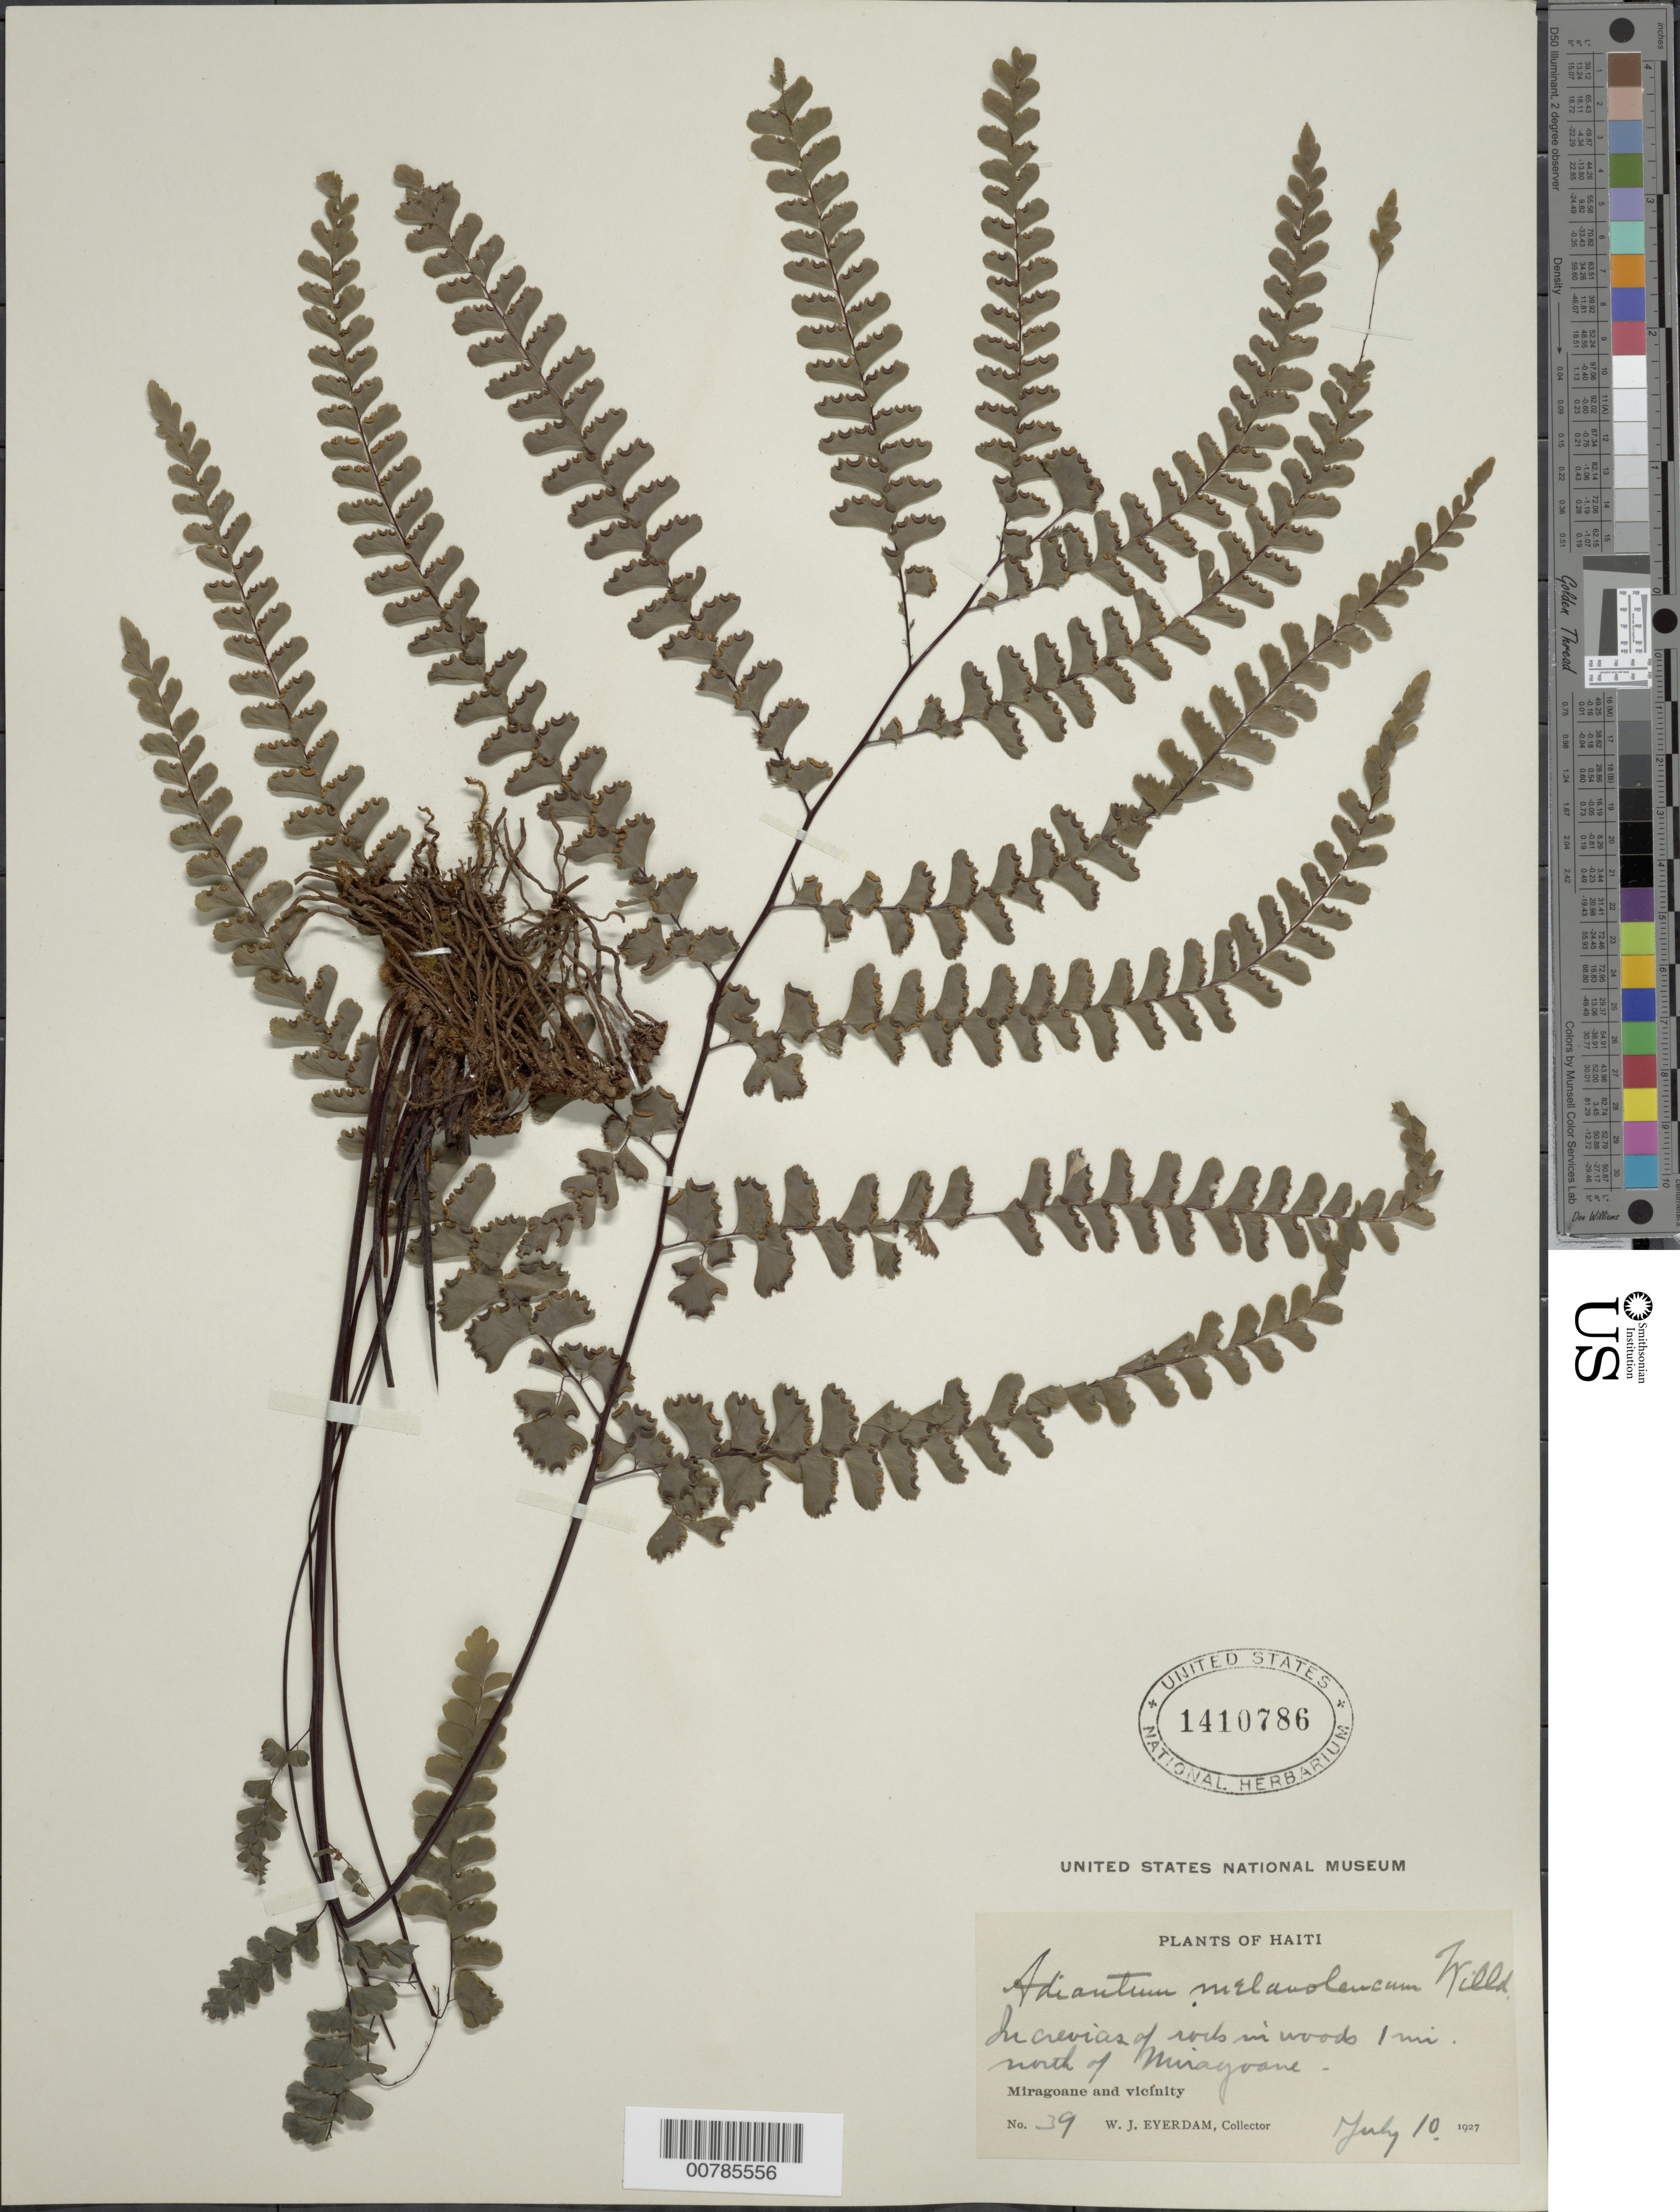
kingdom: Plantae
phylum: Tracheophyta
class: Polypodiopsida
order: Polypodiales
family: Pteridaceae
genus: Adiantum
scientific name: Adiantum melanoleucum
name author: Willd.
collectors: W. J. Eyerdam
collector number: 39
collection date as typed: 10 Jul 1927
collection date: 1927-07-10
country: Haiti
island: Hispaniola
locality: Miragoane, 1 mile north of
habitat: In crevices of rock in woods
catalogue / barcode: US 1410786